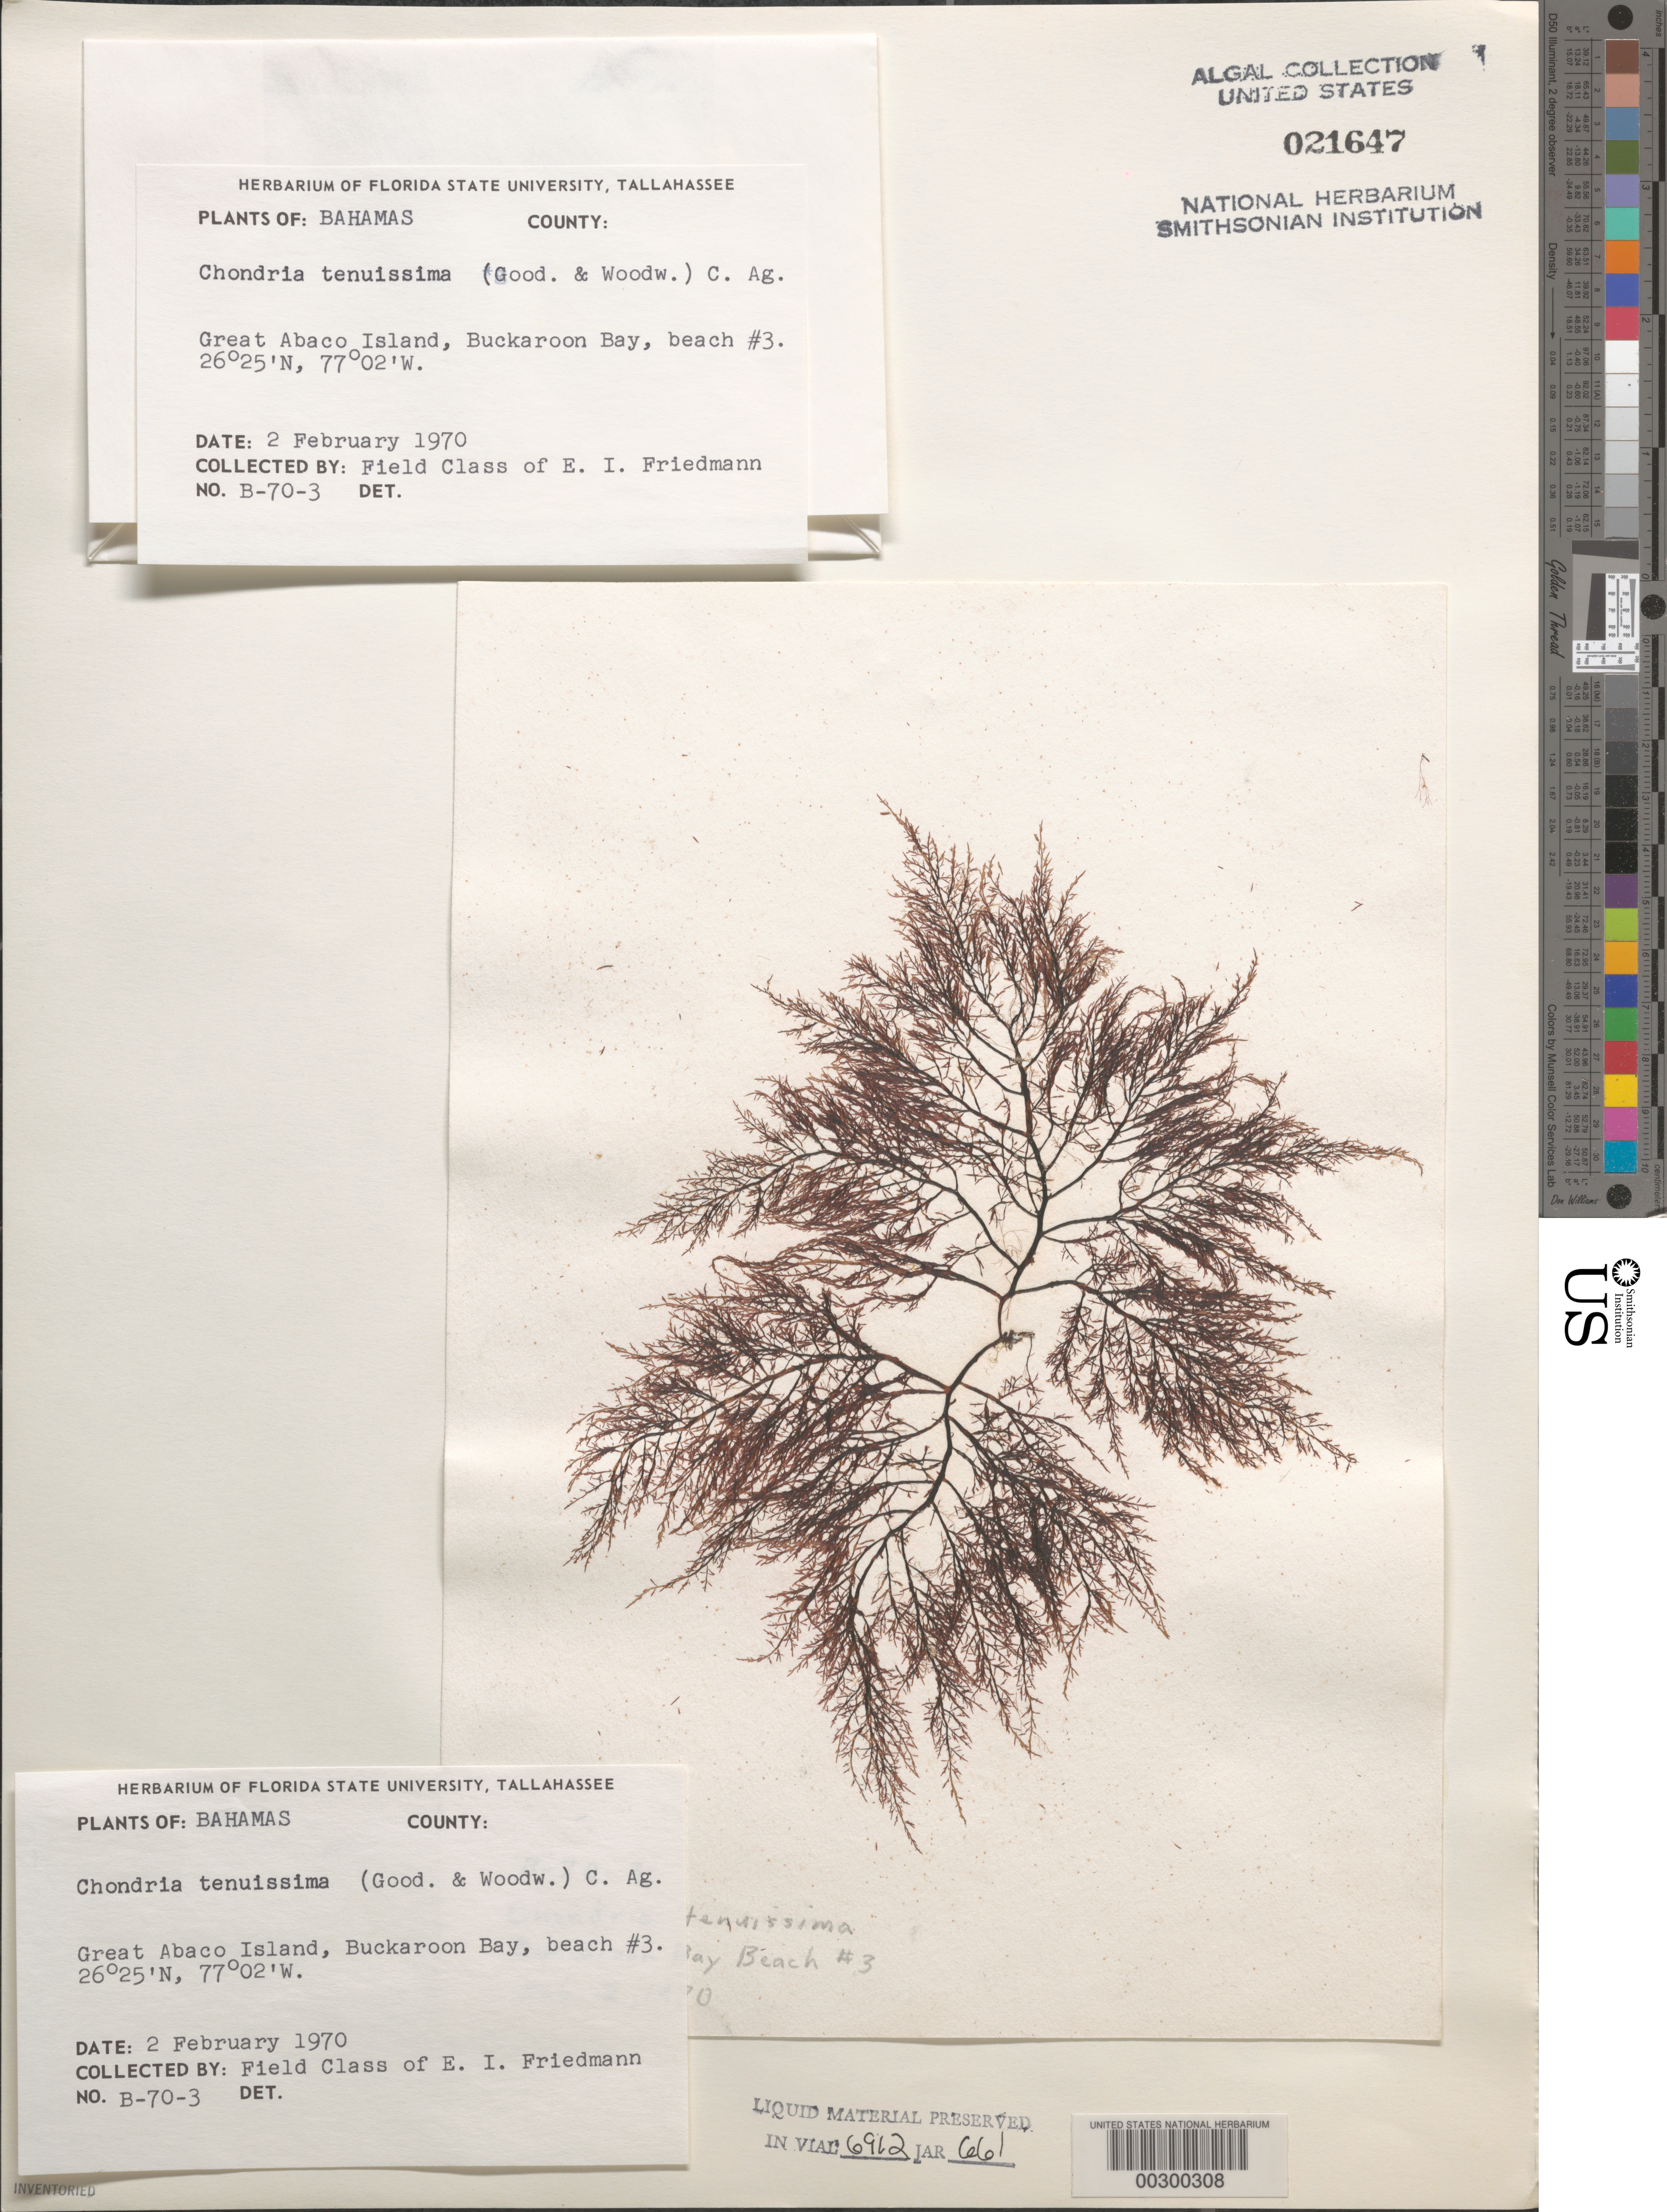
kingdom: Plantae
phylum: Rhodophyta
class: Florideophyceae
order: Ceramiales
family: Rhodomelaceae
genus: Chondria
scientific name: Chondria capillaris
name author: M.J. Wynne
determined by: Algae name updating Project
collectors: E. Friedmann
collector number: B-70-3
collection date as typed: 02 Feb 1970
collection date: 1970-02-02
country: Bahamas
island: Great Abaco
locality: Buckaroon Bay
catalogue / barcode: US 21647